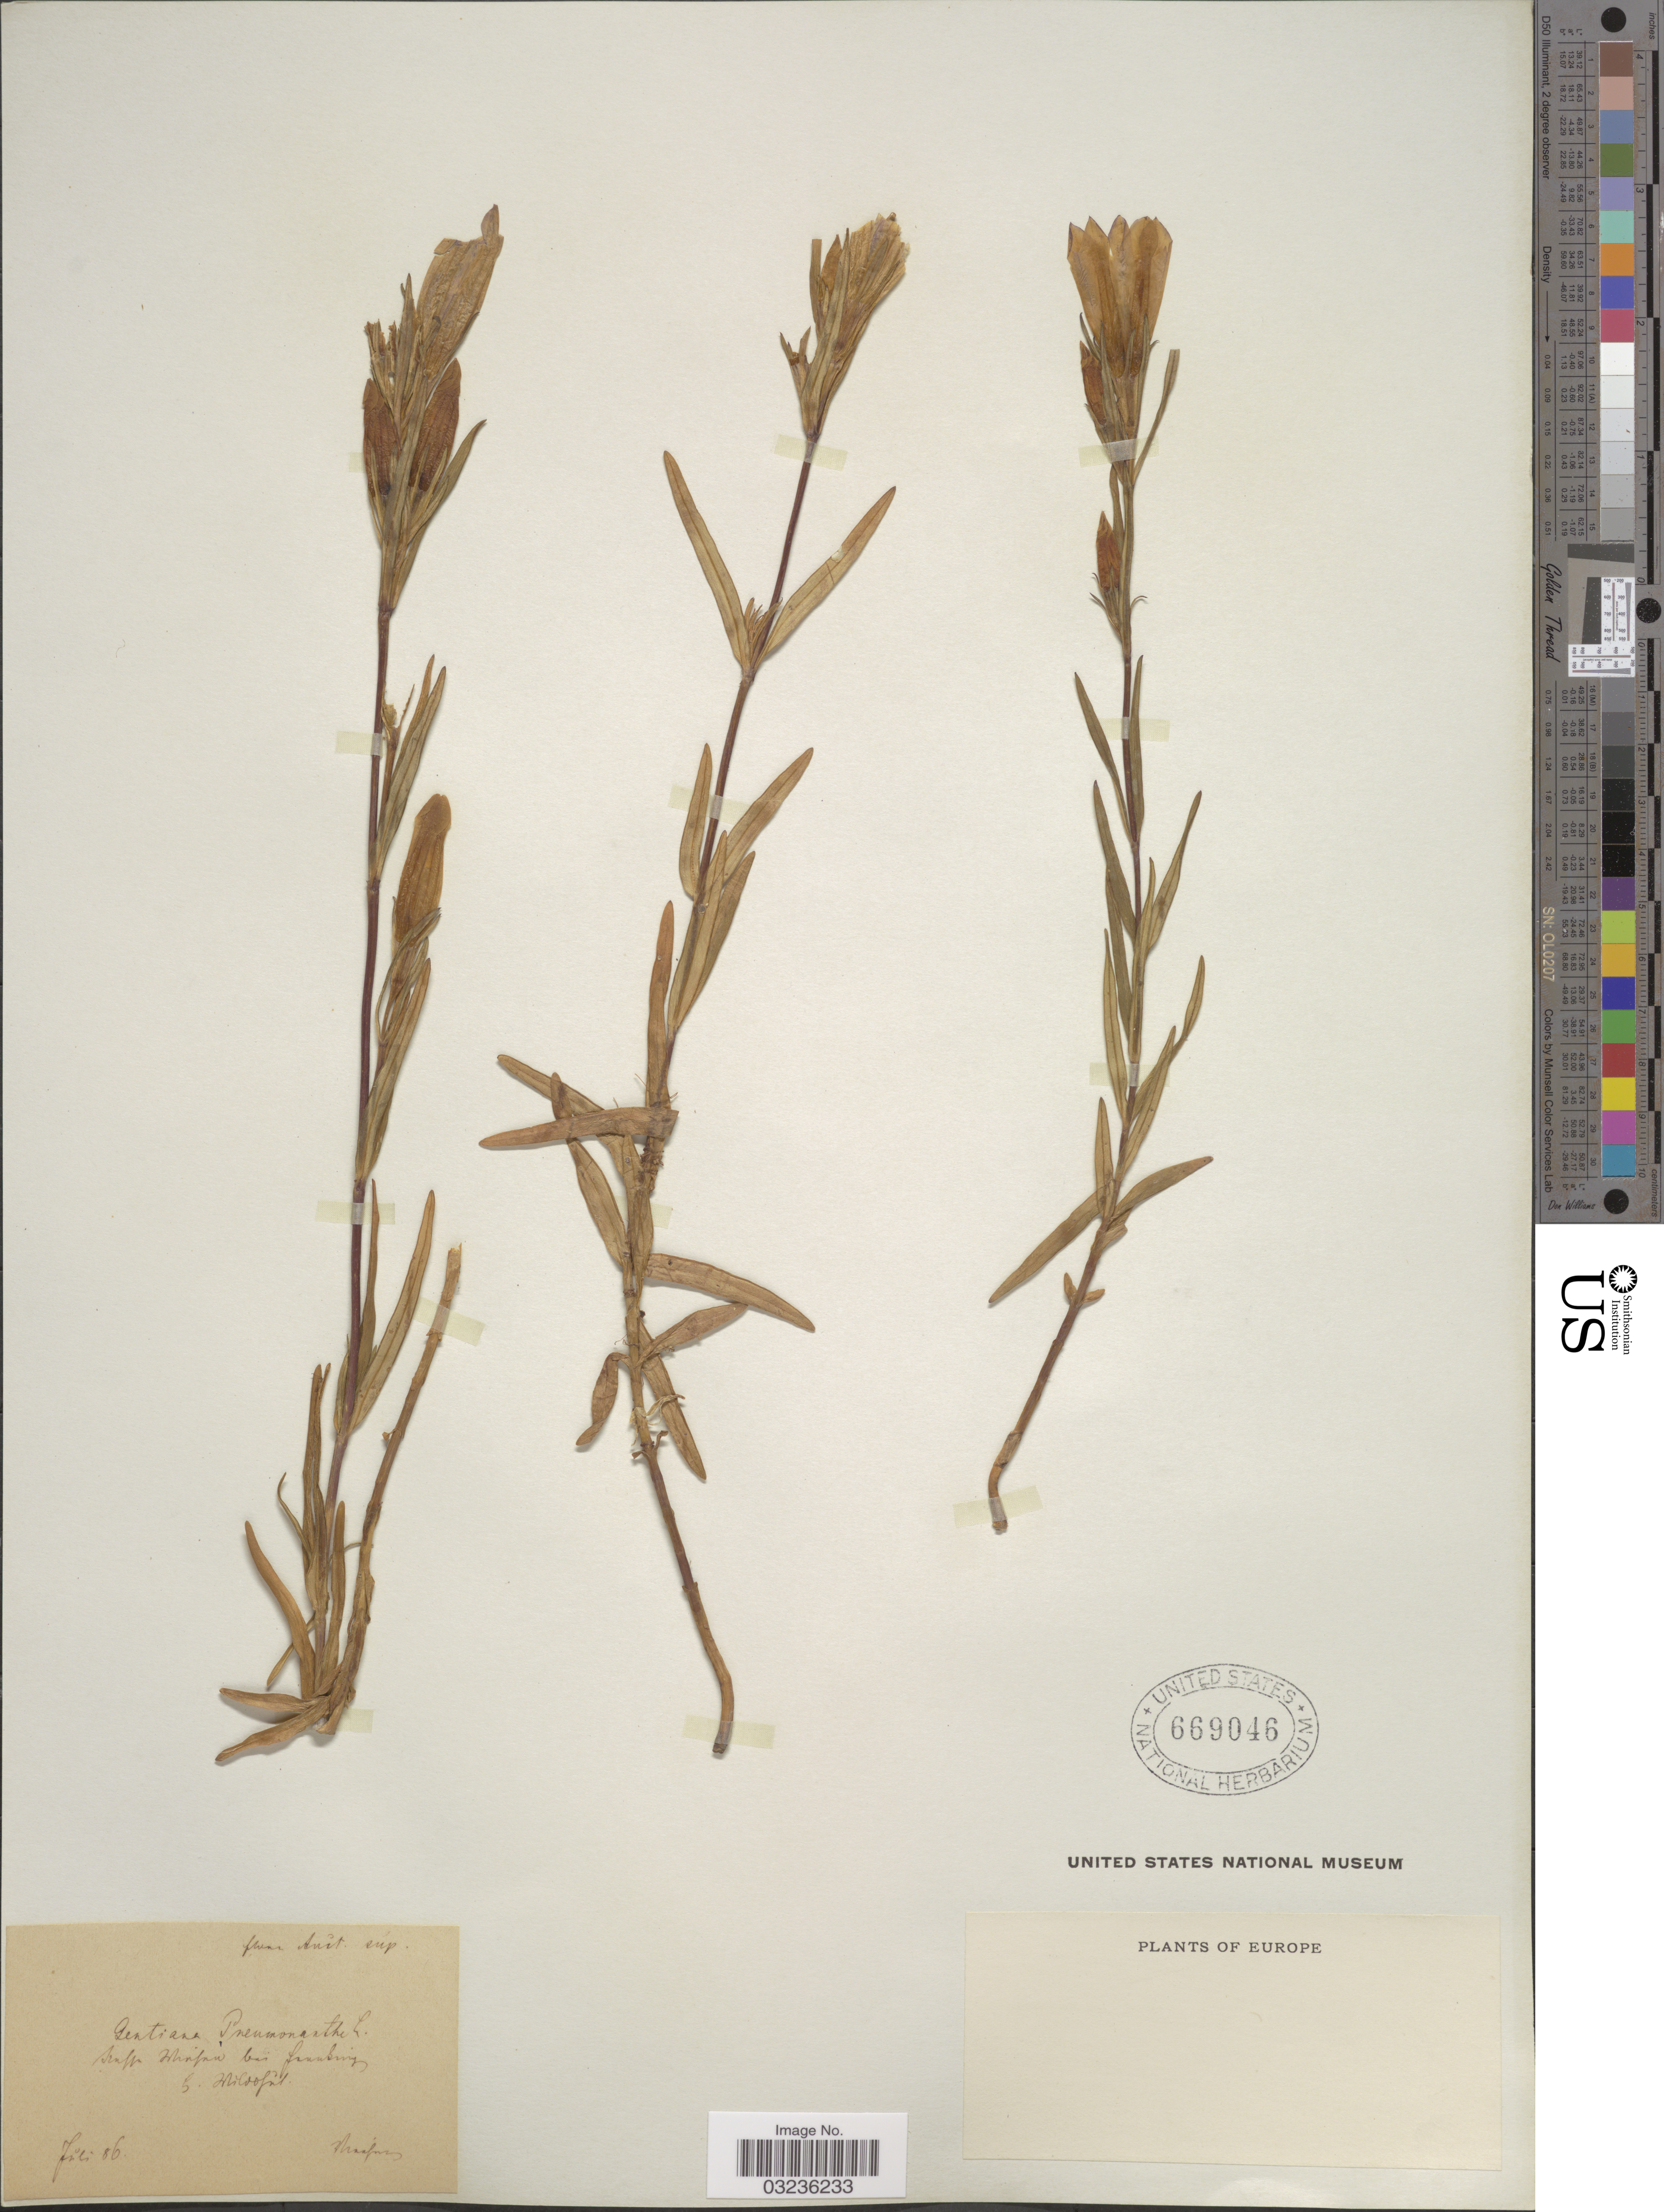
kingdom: Plantae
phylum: Tracheophyta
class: Magnoliopsida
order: Gentianales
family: Gentianaceae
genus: Gentiana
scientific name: Gentiana pneumonanthe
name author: L.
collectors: F. Vierhapper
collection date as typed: Transcribed d/m/y: /7/86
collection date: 1886-07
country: Austria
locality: flora Aust. sup., nasse Wiesen bei Franking, Bez. Wildshut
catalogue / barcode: US 669046